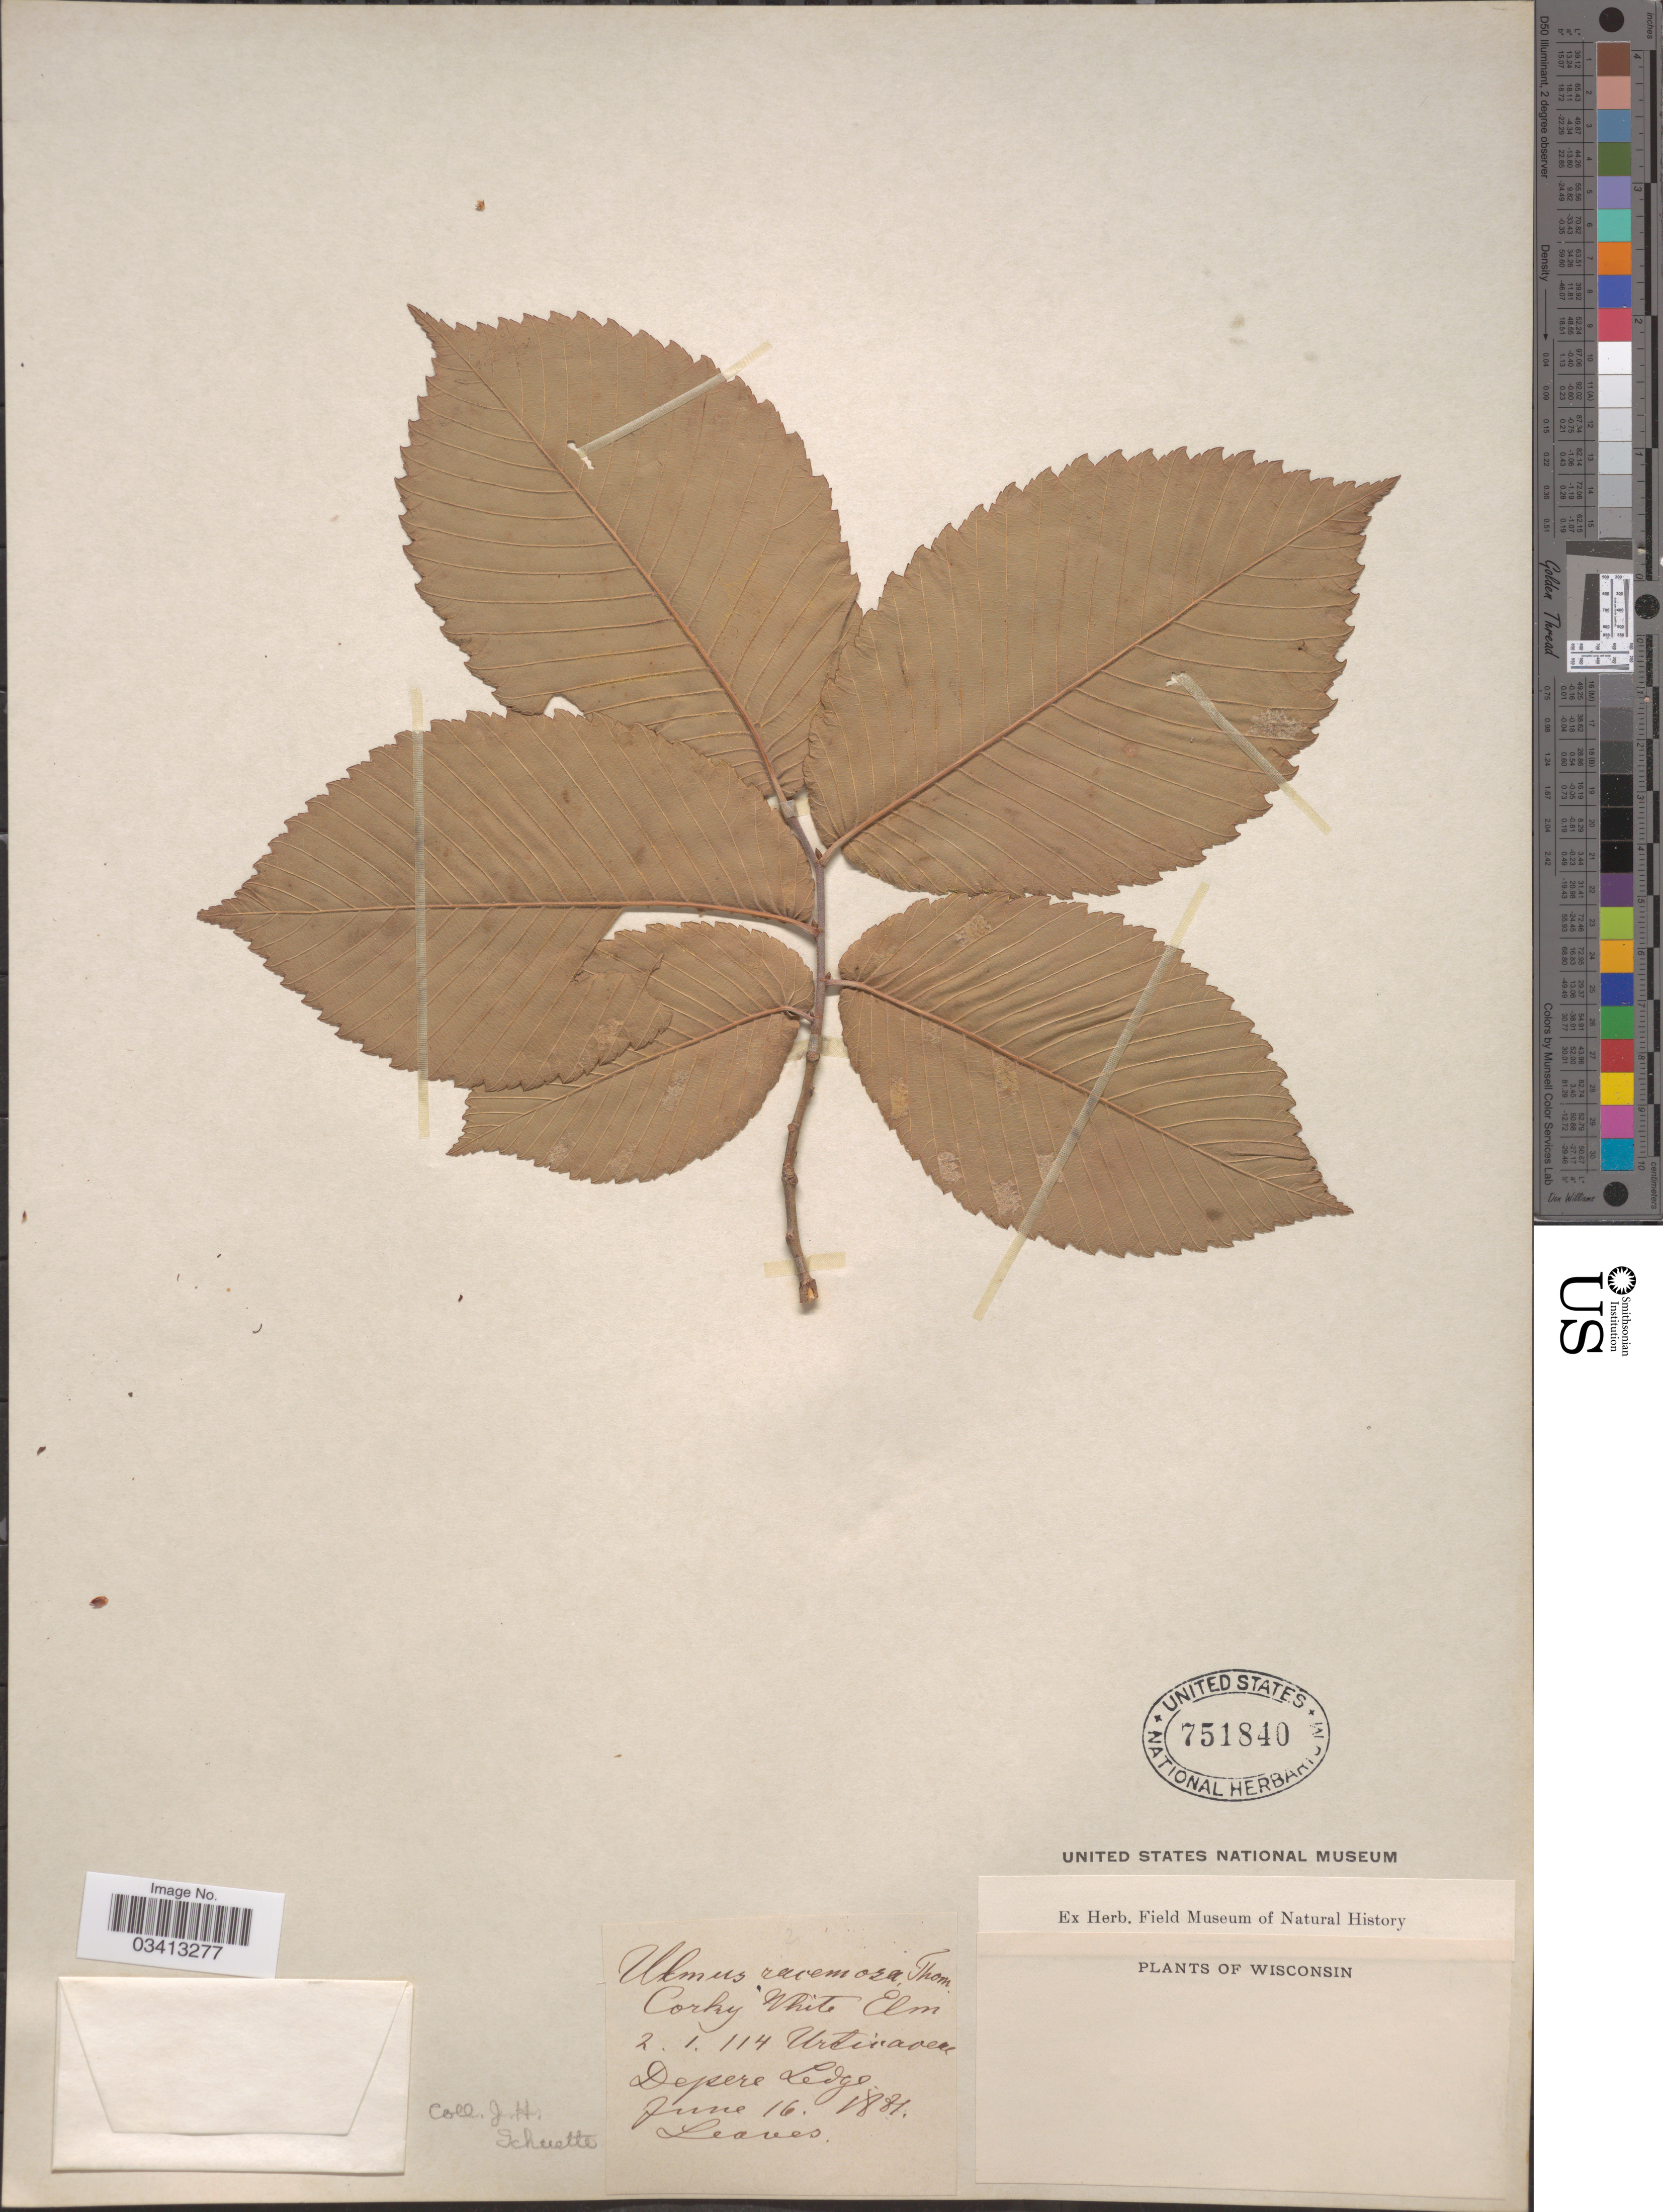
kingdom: Plantae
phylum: Tracheophyta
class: Magnoliopsida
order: Rosales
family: Ulmaceae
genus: Ulmus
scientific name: Ulmus thomasii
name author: Sarg.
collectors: J. H. Schuette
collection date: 1881-06-16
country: United States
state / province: Wisconsin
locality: Corky White Elm. Depere Ledge.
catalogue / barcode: US 751840